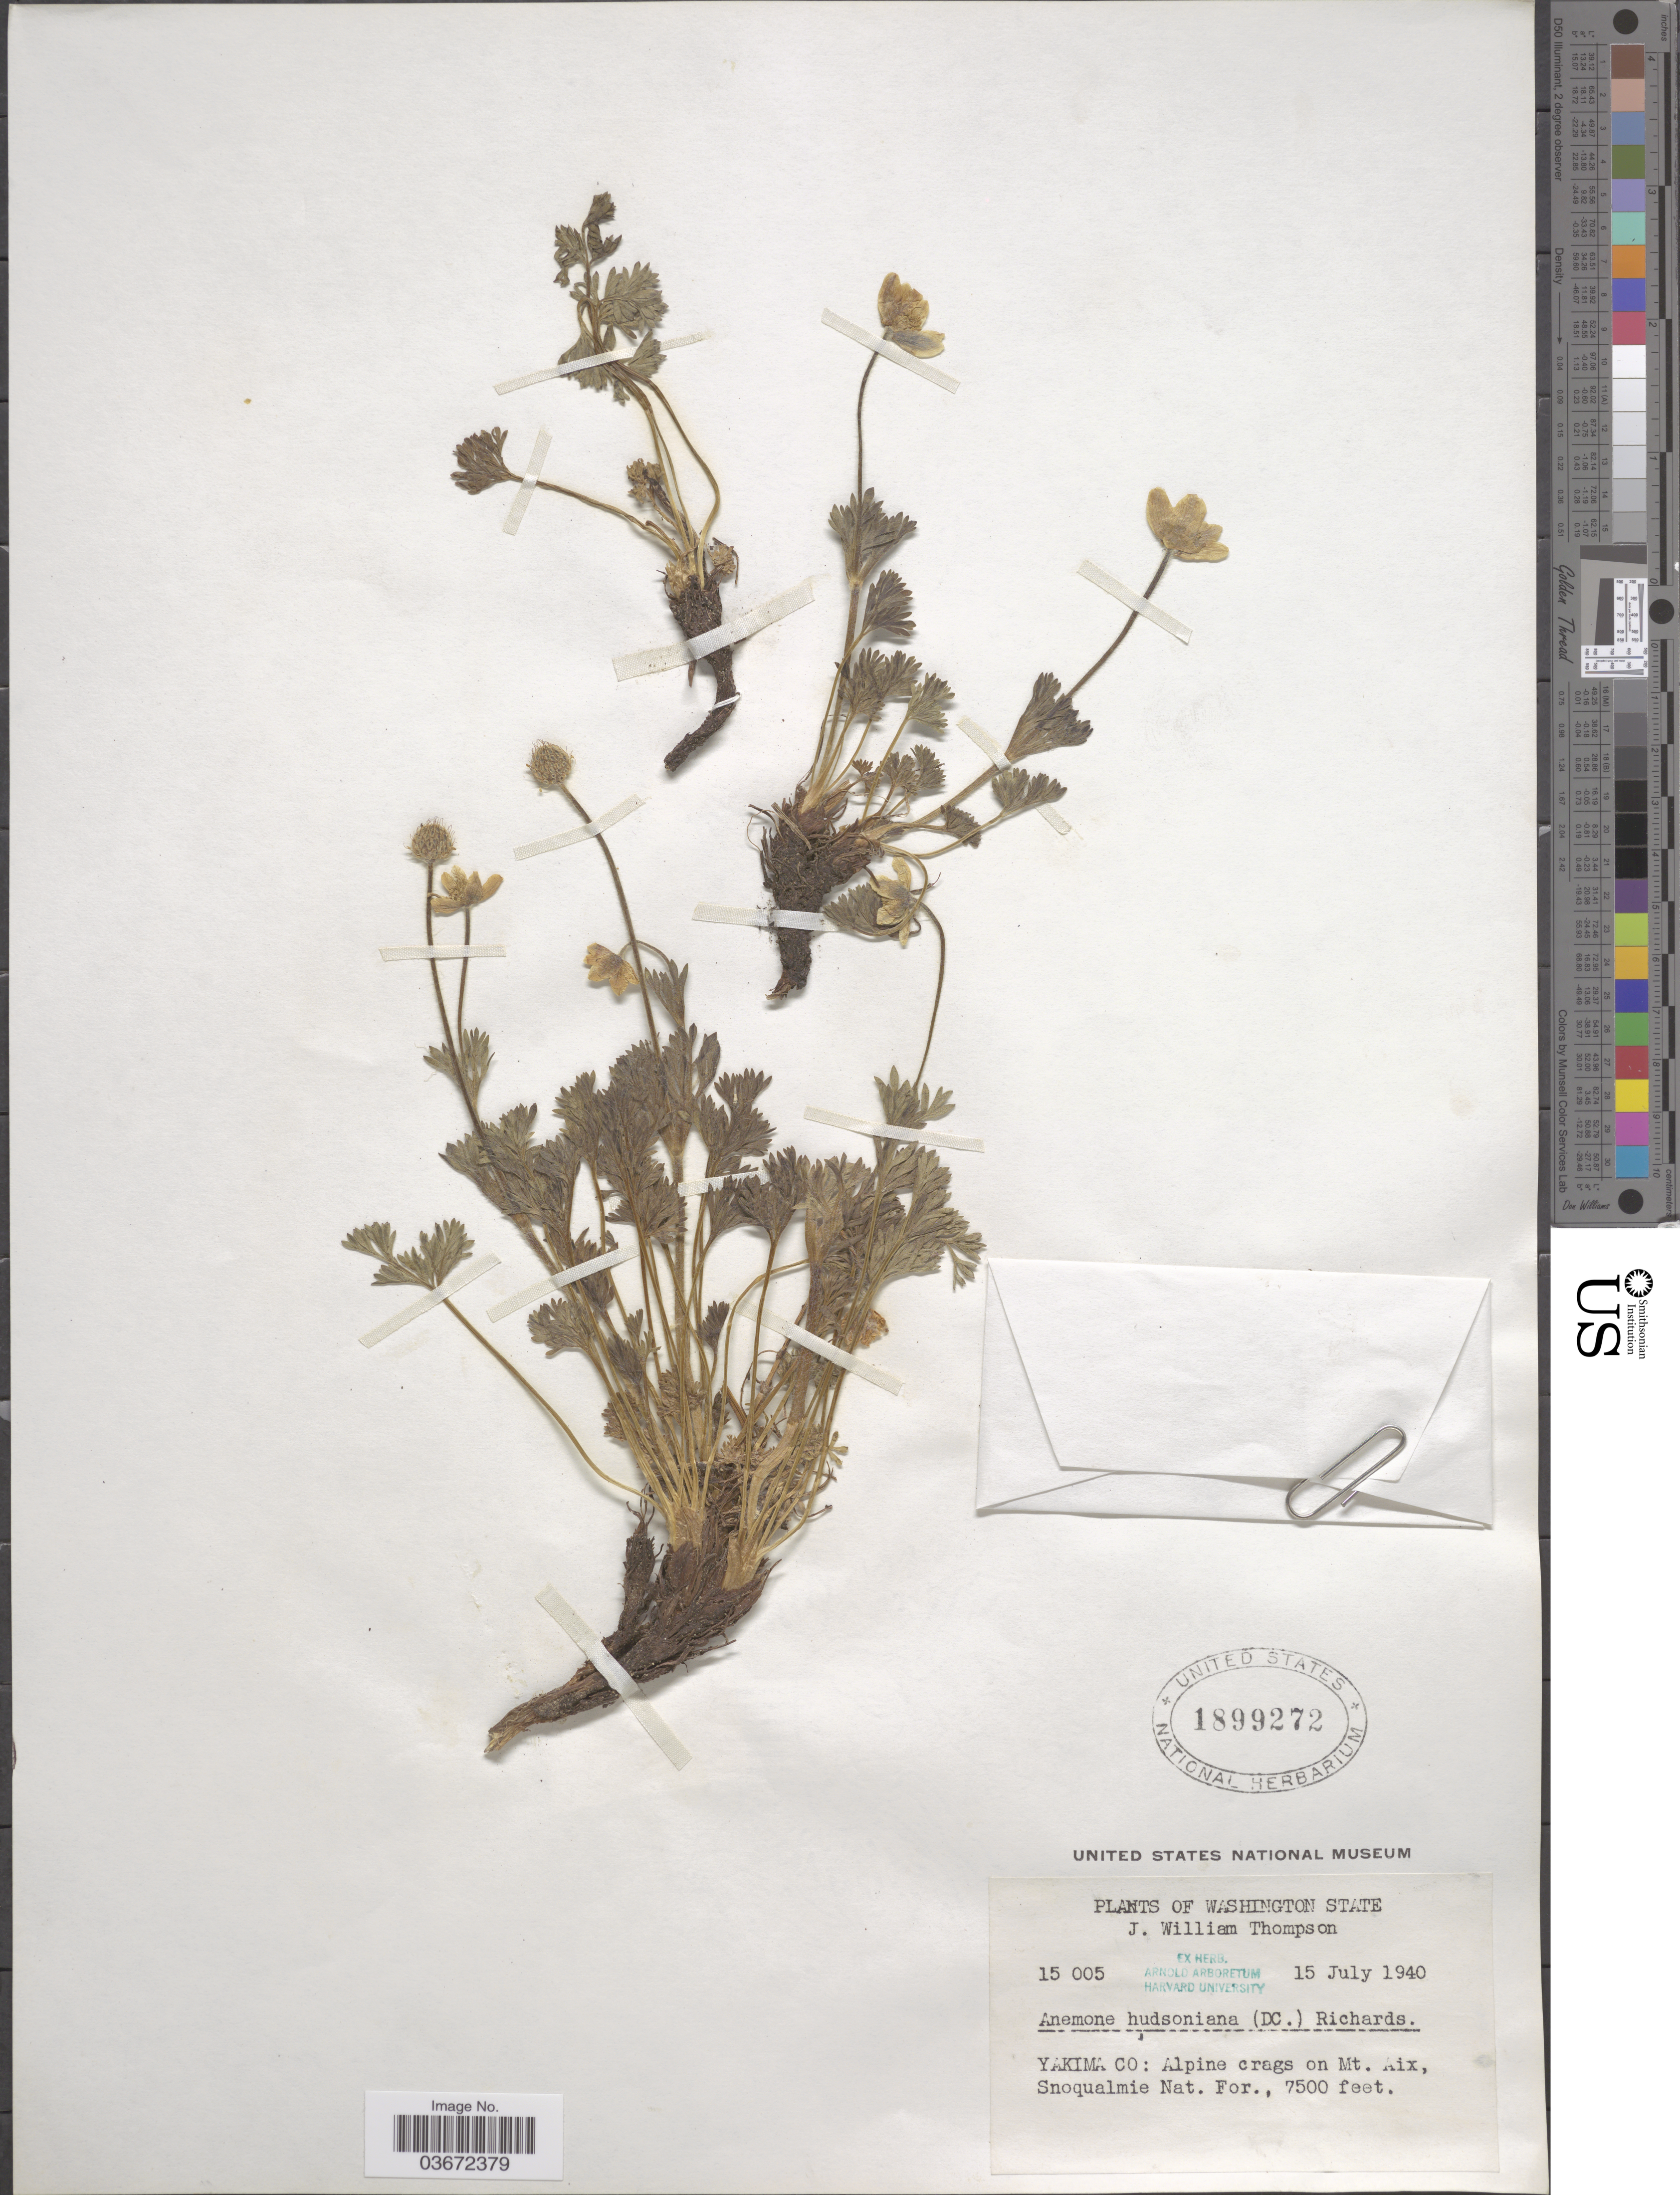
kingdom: Plantae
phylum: Tracheophyta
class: Magnoliopsida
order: Ranunculales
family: Ranunculaceae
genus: Anemone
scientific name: Anemone multifida var. hudsoniana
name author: DC.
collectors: J. W. Thompson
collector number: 15005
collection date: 1940-07-15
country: United States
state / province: Washington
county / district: Yakima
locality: Yakima Co: Alpine crags on Mt. Aix, Snoqualmie Nat. For.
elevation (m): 2286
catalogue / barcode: US 1899272